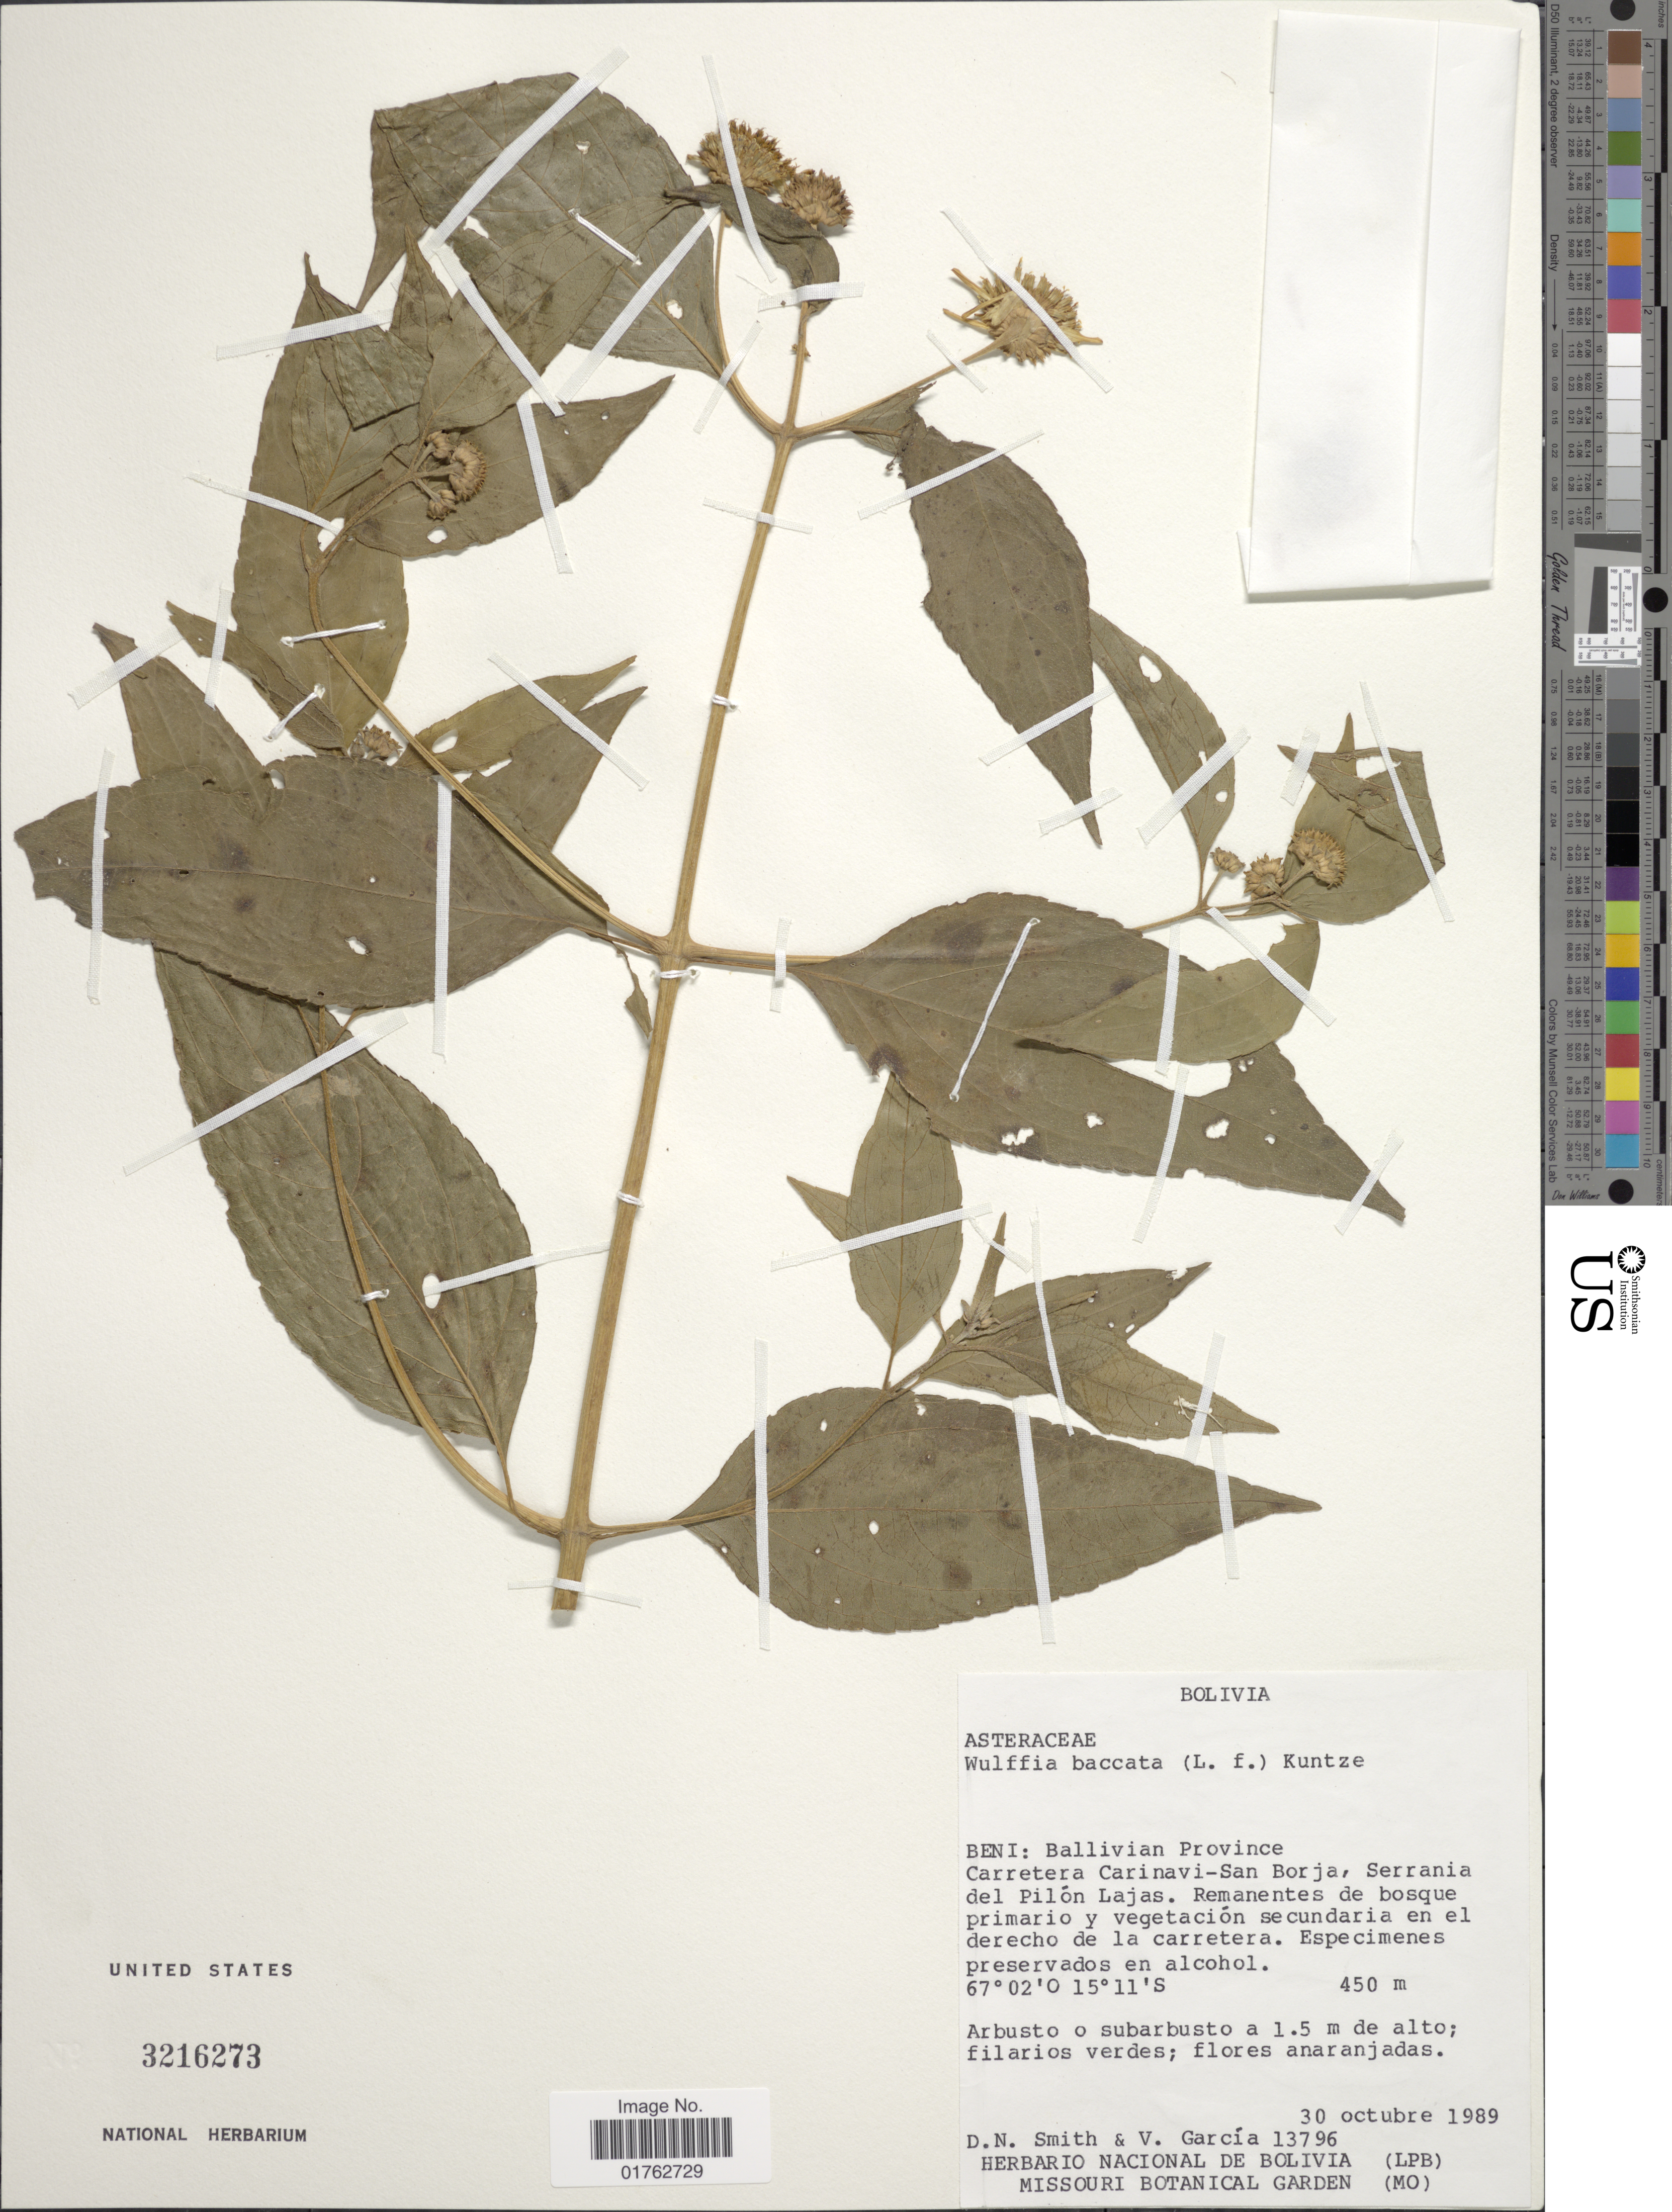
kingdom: Plantae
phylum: Tracheophyta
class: Magnoliopsida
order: Asterales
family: Asteraceae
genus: Wulffia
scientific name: Wulffia baccata var. baccata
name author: (L.) Kuntze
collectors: D. Smith & V. Garcia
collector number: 13796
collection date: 1989-10-30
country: Bolivia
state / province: Beni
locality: Ballivian Province, Carretera Carnavi-San Borja, Serrania del Pilon, Lajas, Remanentes de bosque primario y vegetacion secundaria en el derecho de la carretera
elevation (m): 450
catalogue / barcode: US 3216273